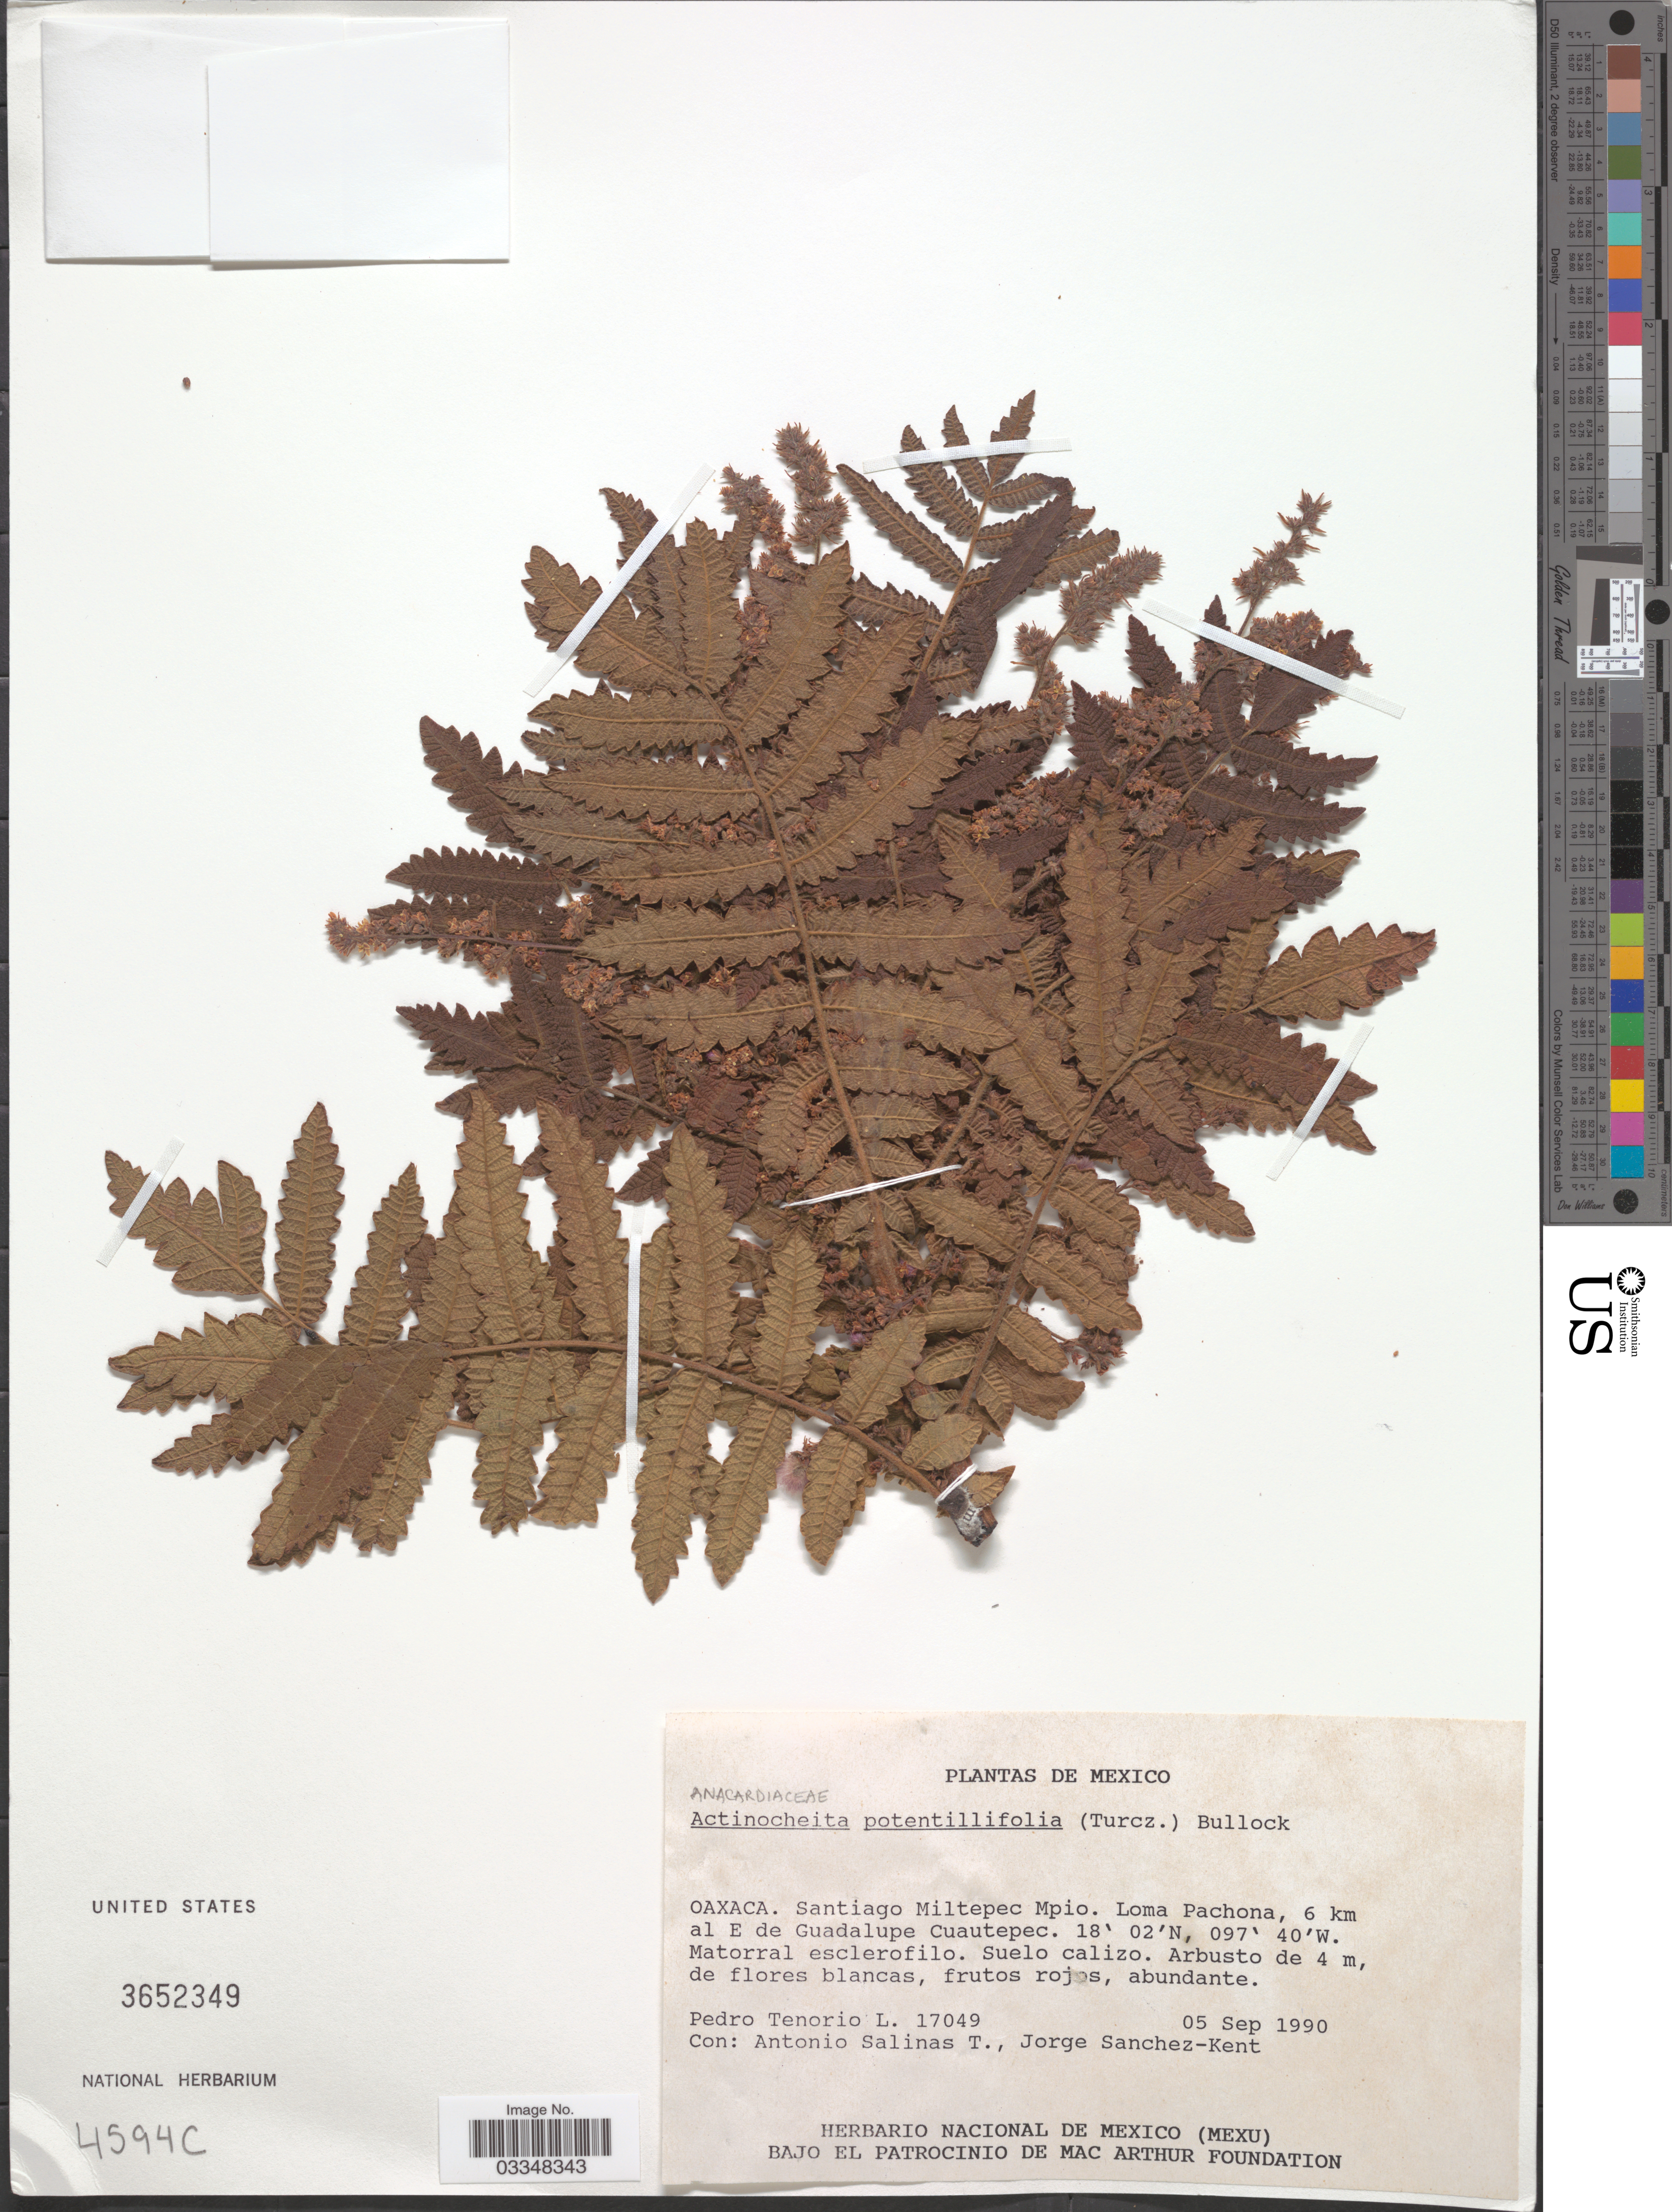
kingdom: Plantae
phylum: Tracheophyta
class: Magnoliopsida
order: Sapindales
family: Anacardiaceae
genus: Actinocheita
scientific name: Actinocheita filicina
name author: (Sessé & Moc. ex DC.) F.A. Barkley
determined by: Mitchell, John D.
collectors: P. Tenorio L., A. Salinas T. & J. Sanchez-Kent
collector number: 17049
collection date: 1990-09-05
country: Mexico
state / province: Oaxaca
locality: Santiago Miltepec Mpio. Loma Pachona, 6 km al E de Guadelupe Cuautepec.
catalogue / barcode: US 3652349